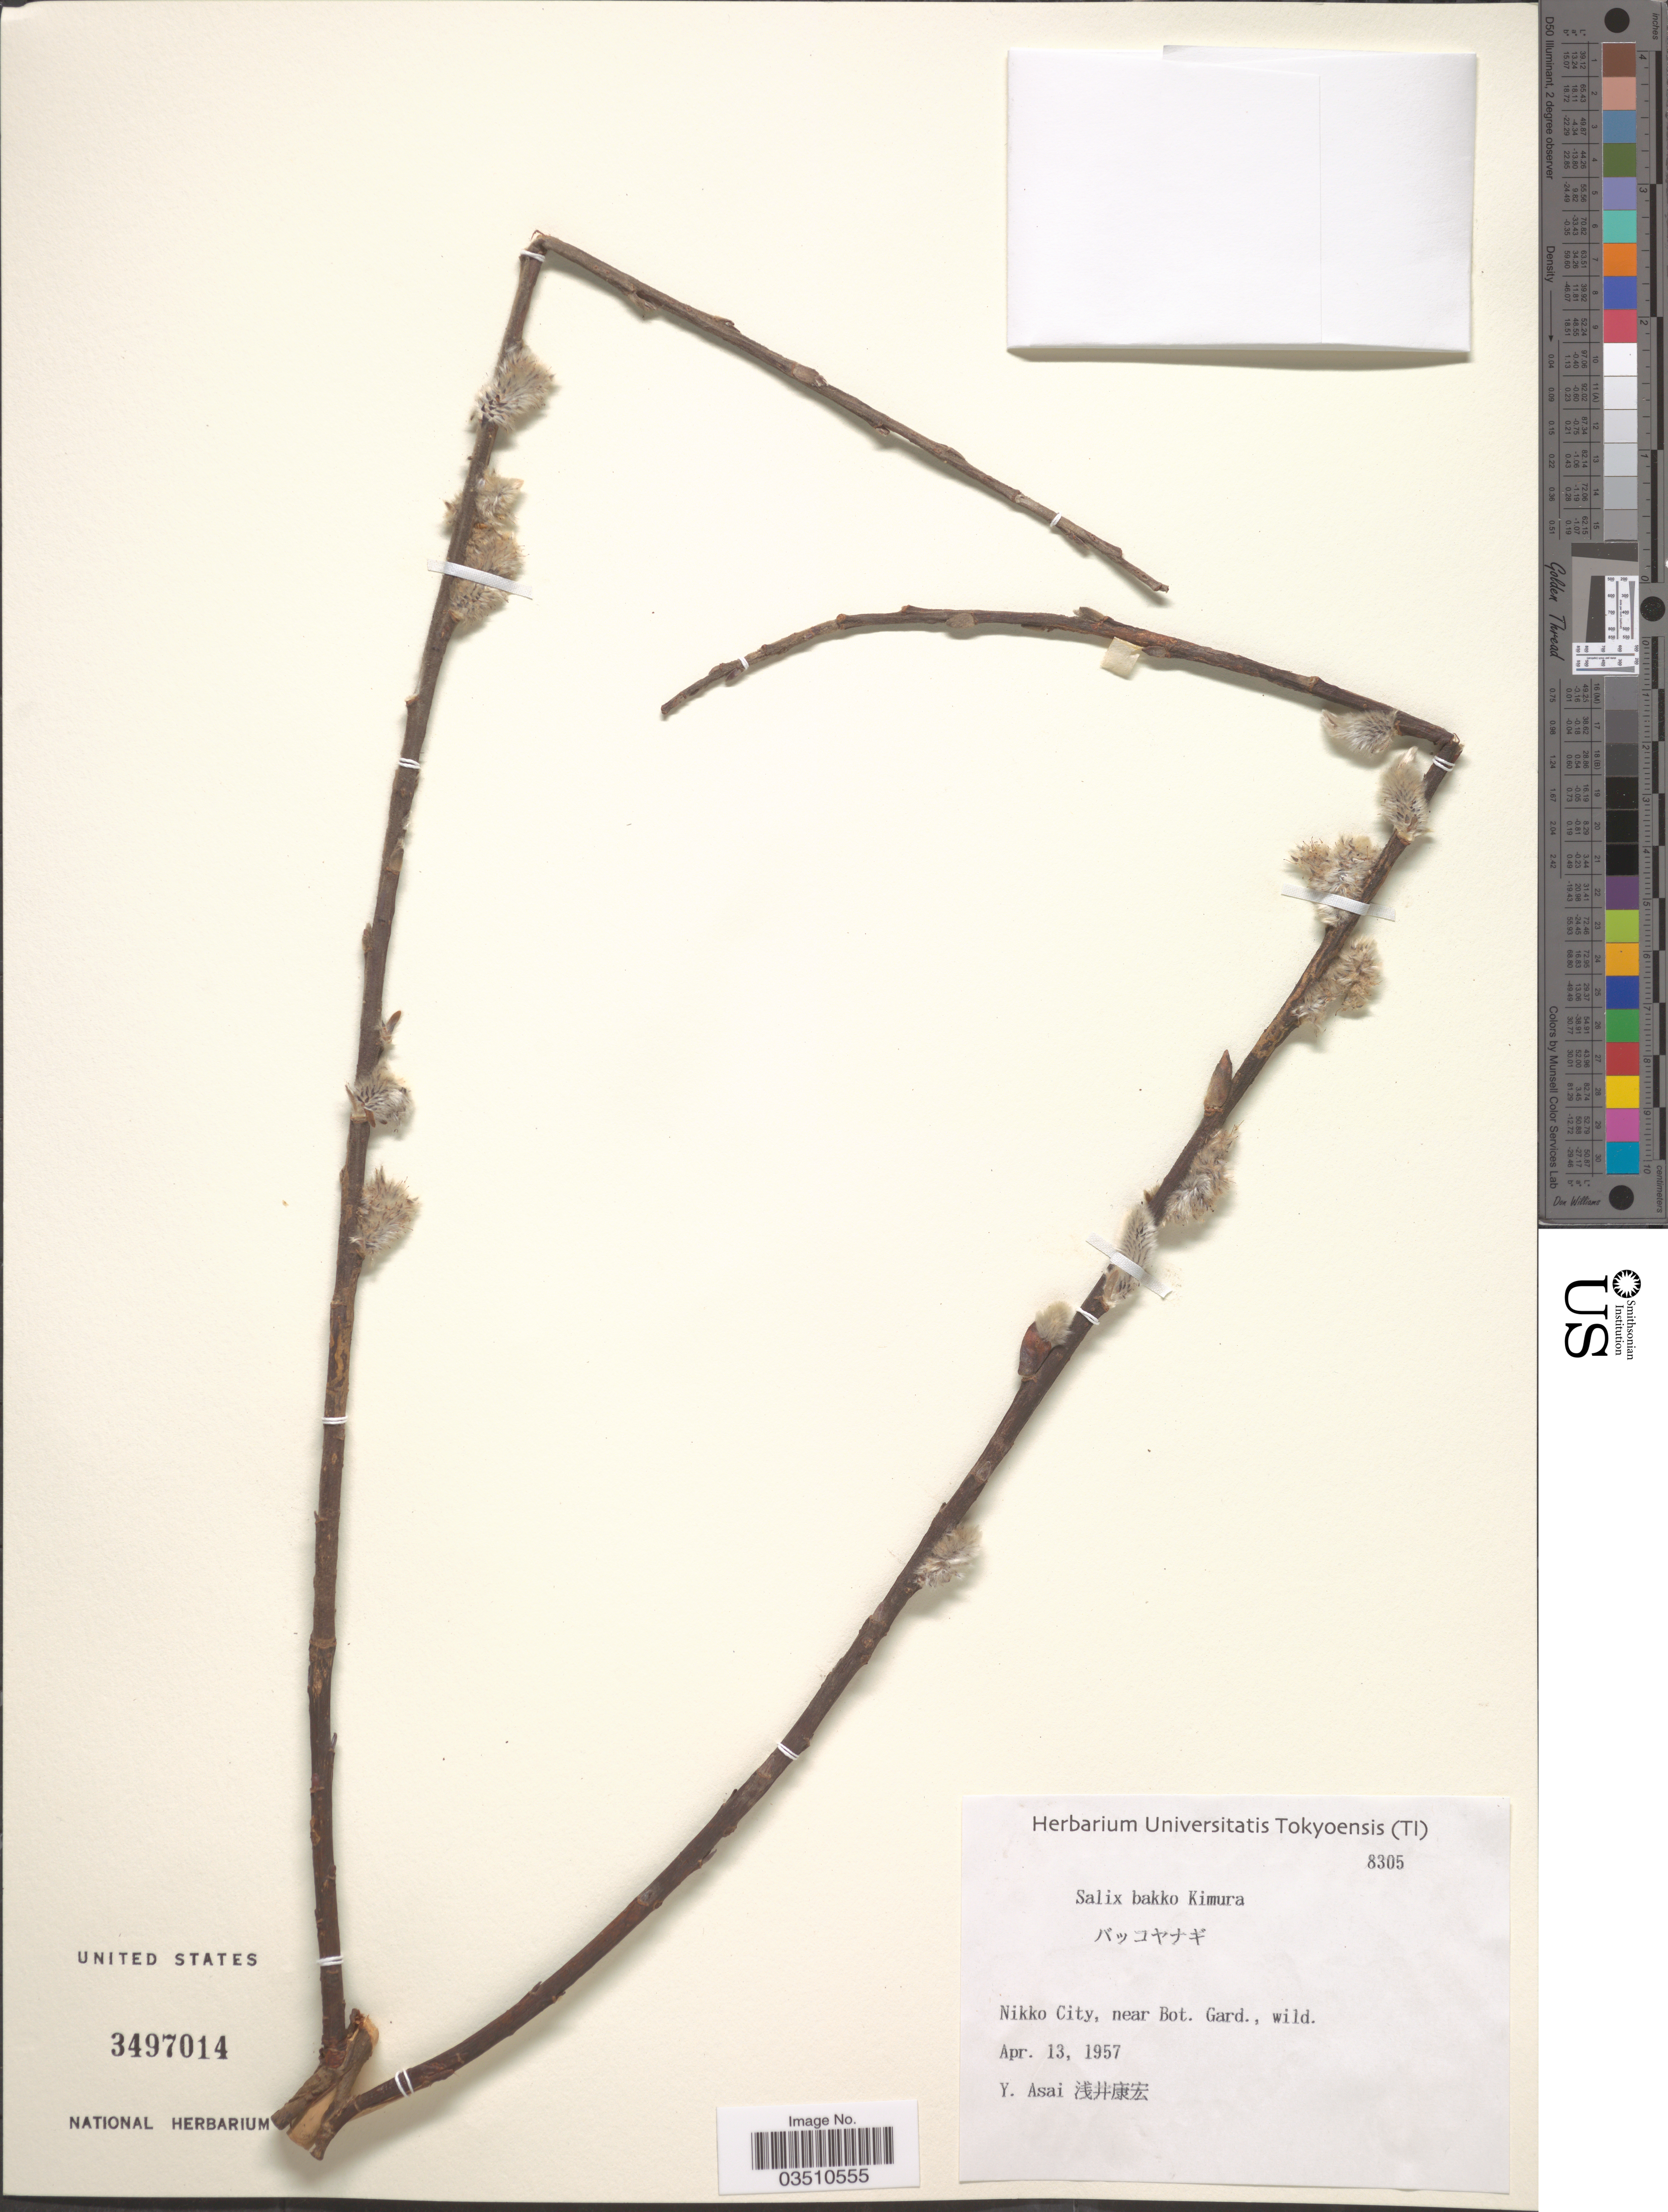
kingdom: Plantae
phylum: Tracheophyta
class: Magnoliopsida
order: Malpighiales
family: Salicaceae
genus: Salix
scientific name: Salix bakko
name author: Kimura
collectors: Y. Asai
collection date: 1957-04-13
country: Japan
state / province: Tokyo, Federal City of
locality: Nikko City, near Bot. Gard.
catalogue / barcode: US 3497014